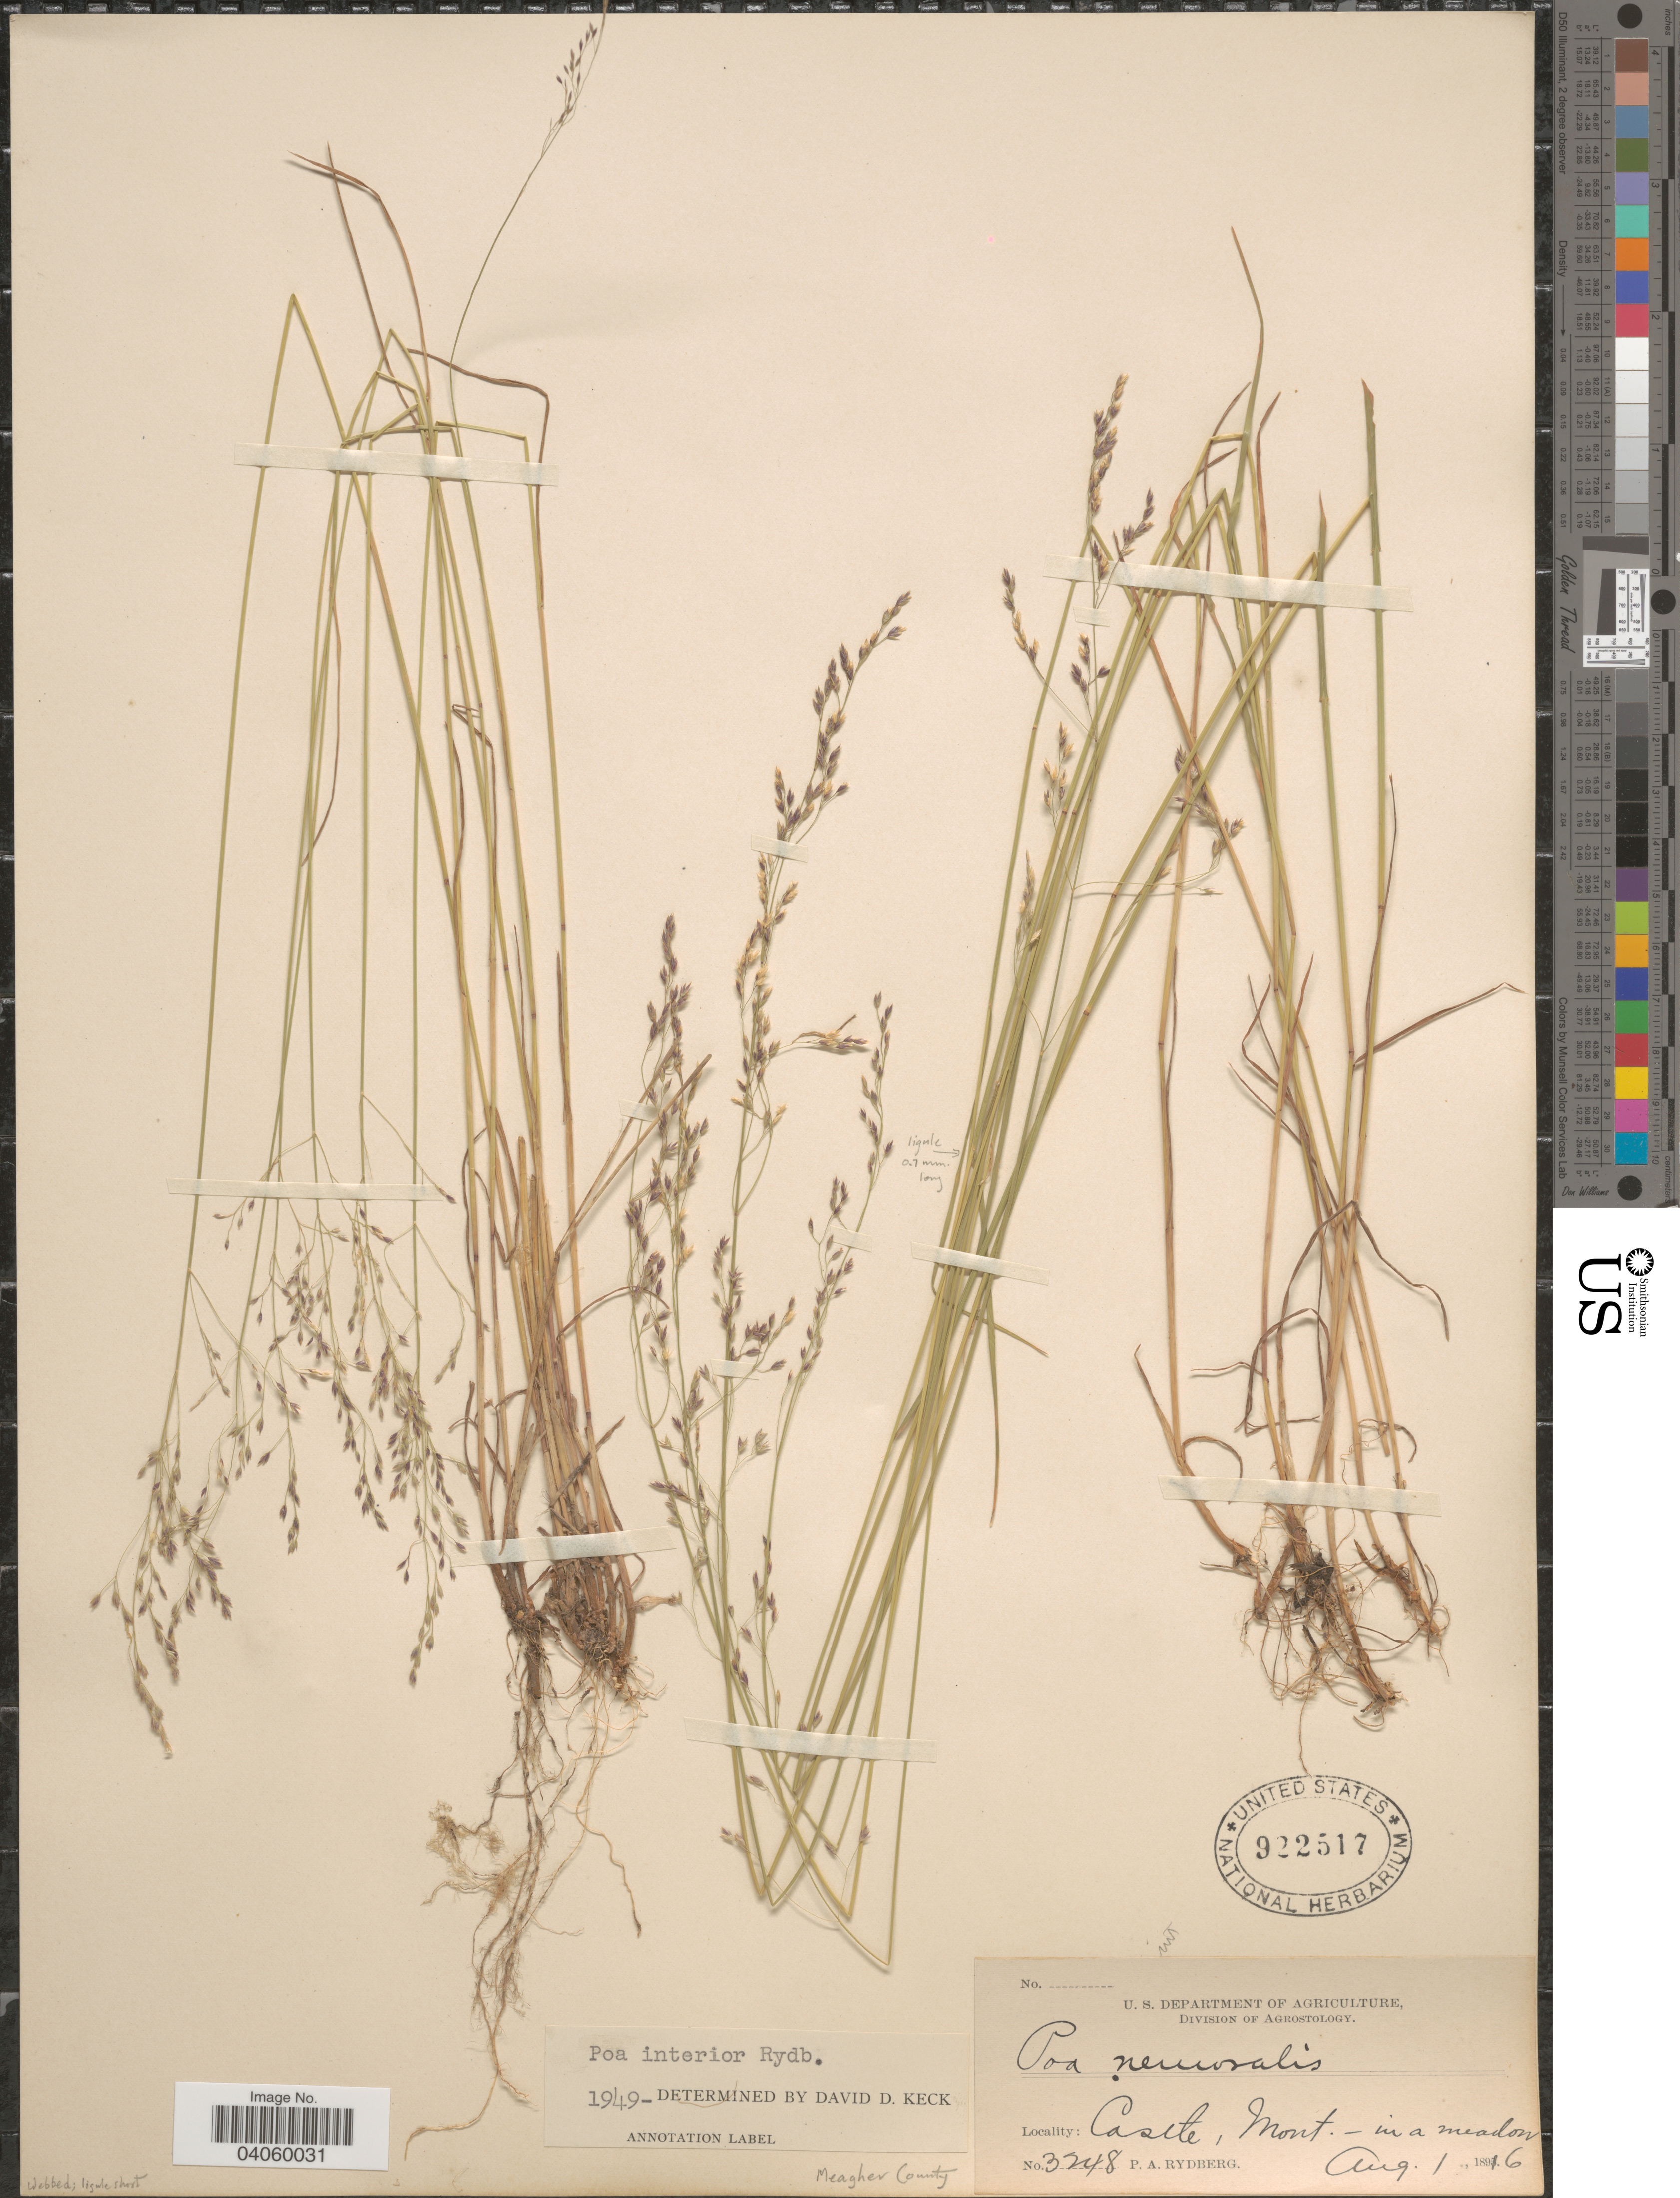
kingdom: Plantae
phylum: Tracheophyta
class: Liliopsida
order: Poales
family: Poaceae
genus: Poa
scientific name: Poa interior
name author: Rydb.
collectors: P. A. Rydberg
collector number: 3248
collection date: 1896-08-01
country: United States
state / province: Montana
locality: Meagher County. Castle.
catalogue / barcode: US 922517